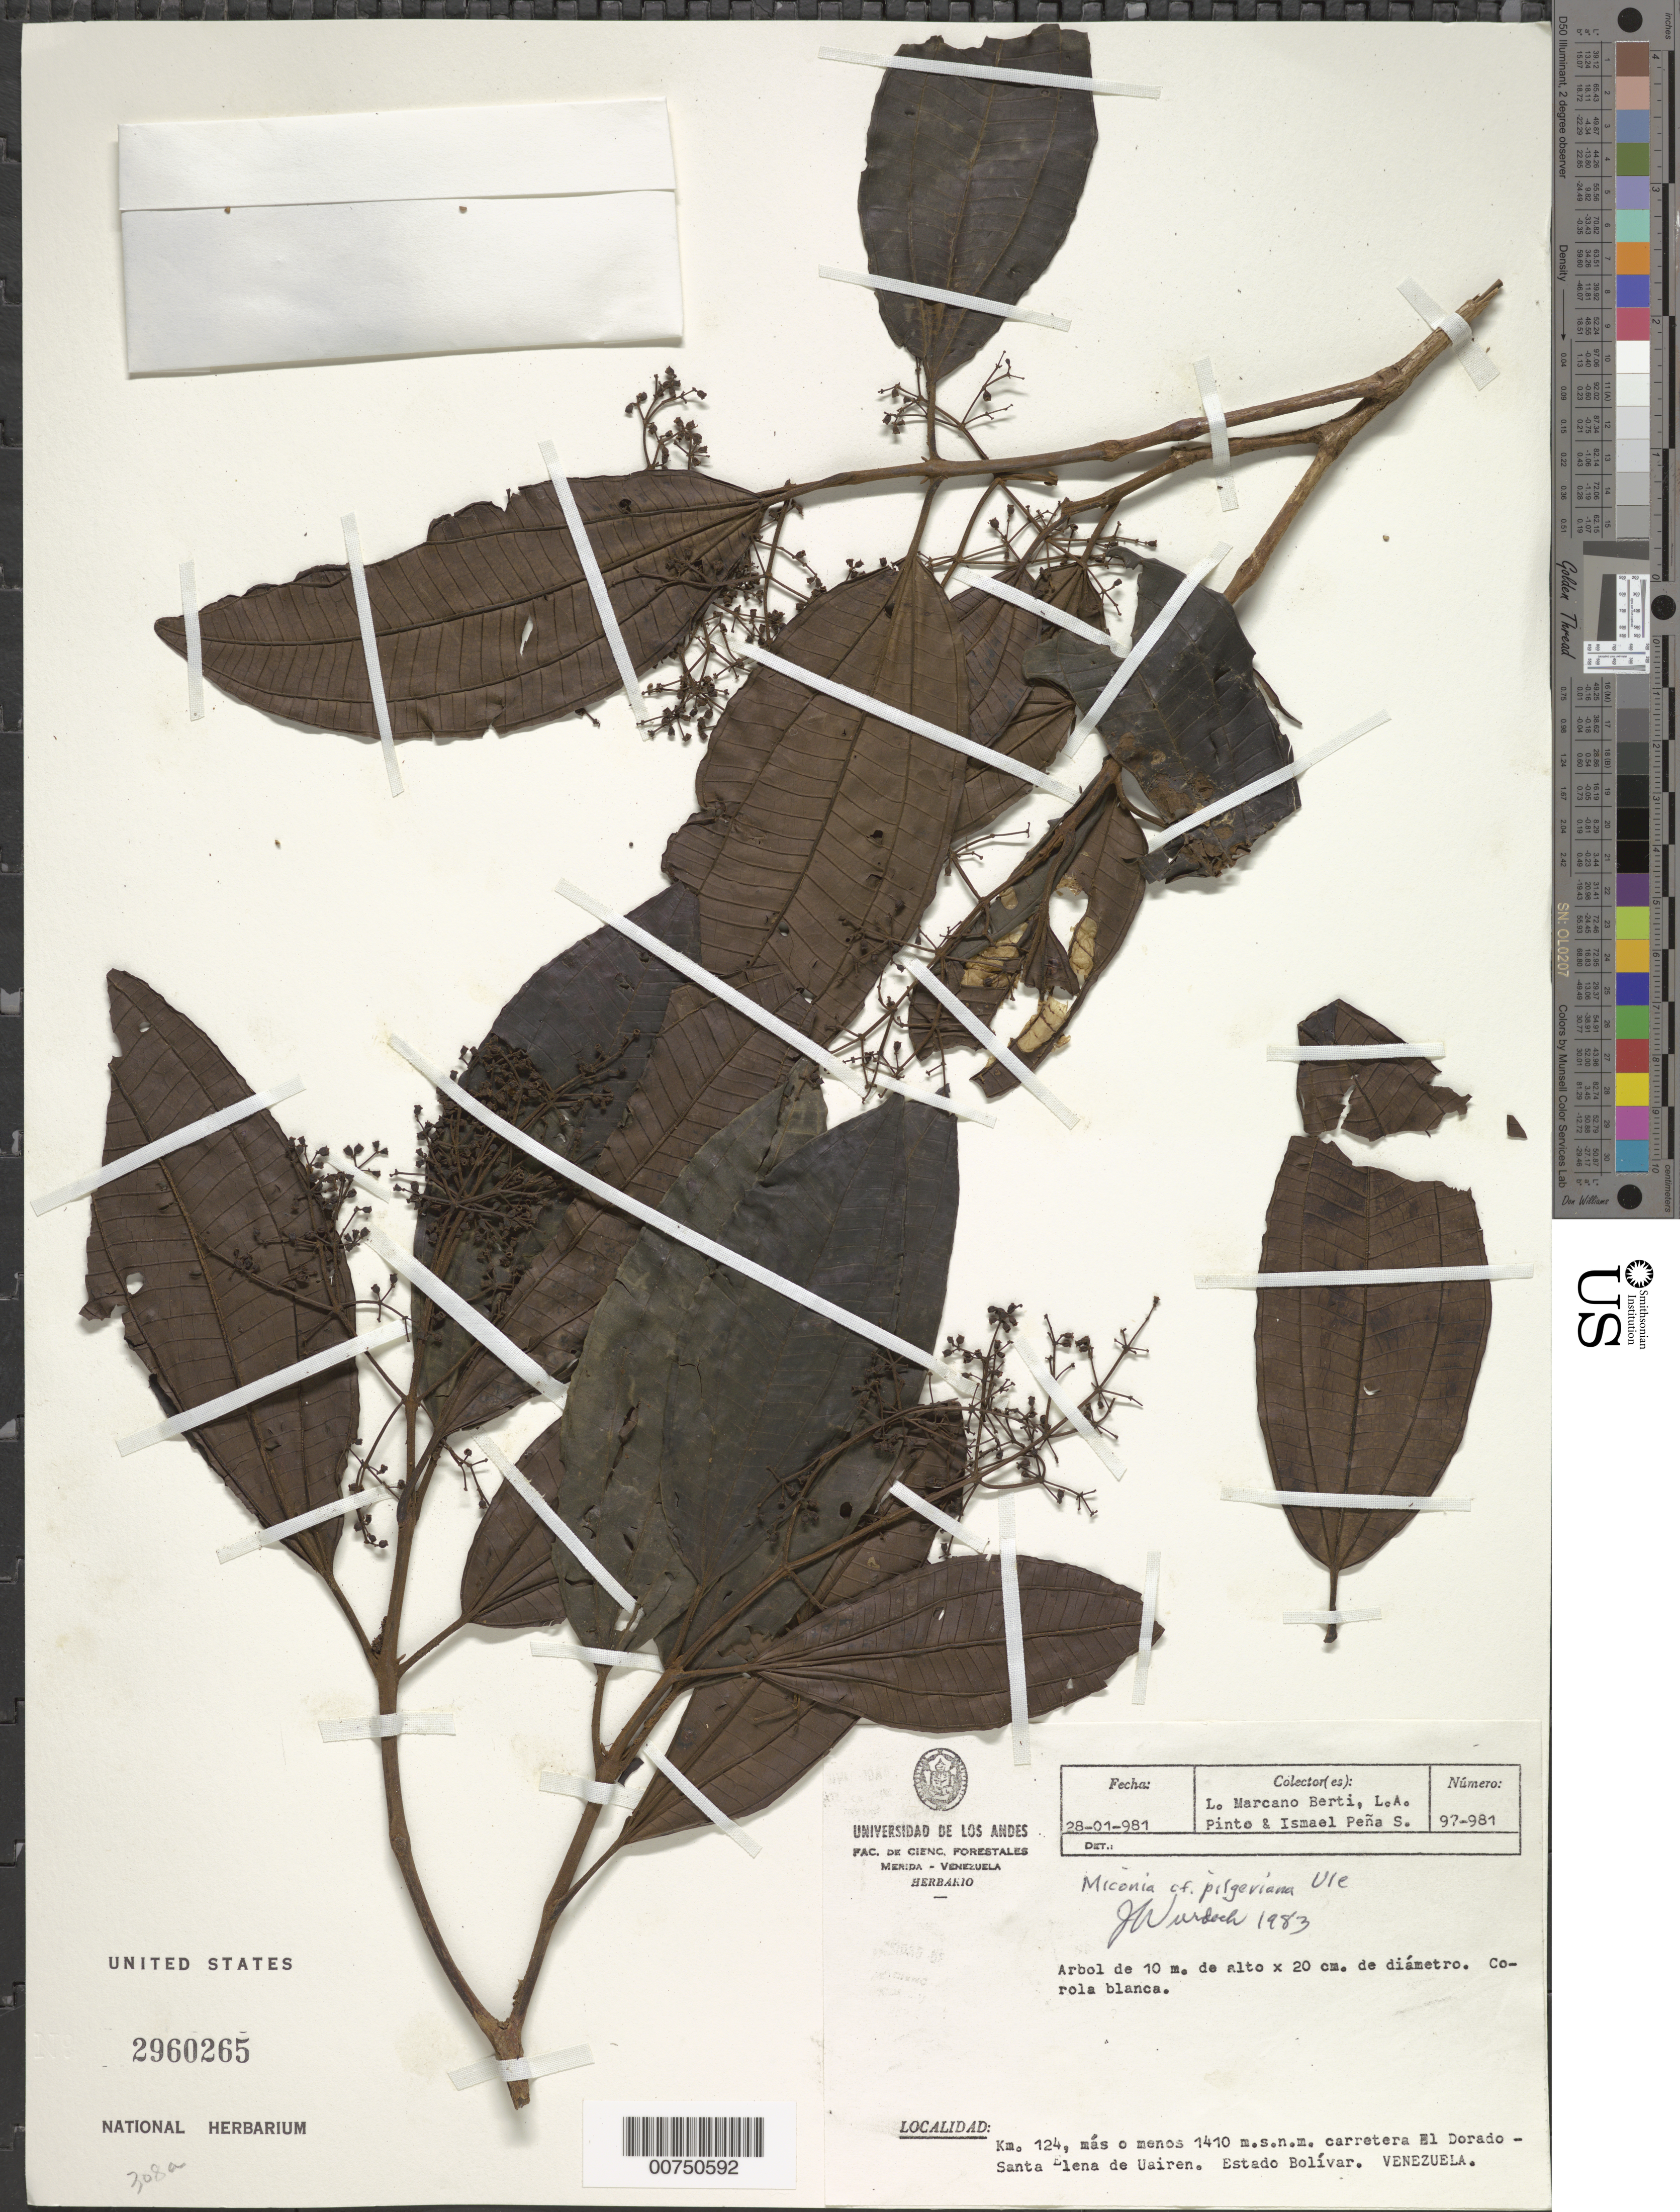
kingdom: Plantae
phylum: Tracheophyta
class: Magnoliopsida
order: Myrtales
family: Melastomataceae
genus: Miconia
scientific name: Miconia pilgeriana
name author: Ule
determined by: Wurdack, John J., (US), US (UNITED STATES)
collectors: L. Marcano-Berti, L. Pinto & I. Peña S.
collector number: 981 97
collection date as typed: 28-Jan-81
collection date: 1981-01-28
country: Venezuela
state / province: Bolívar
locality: Carretera El Dorado - Santa Elena de Uairen, km 124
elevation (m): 1410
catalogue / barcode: US 2960265